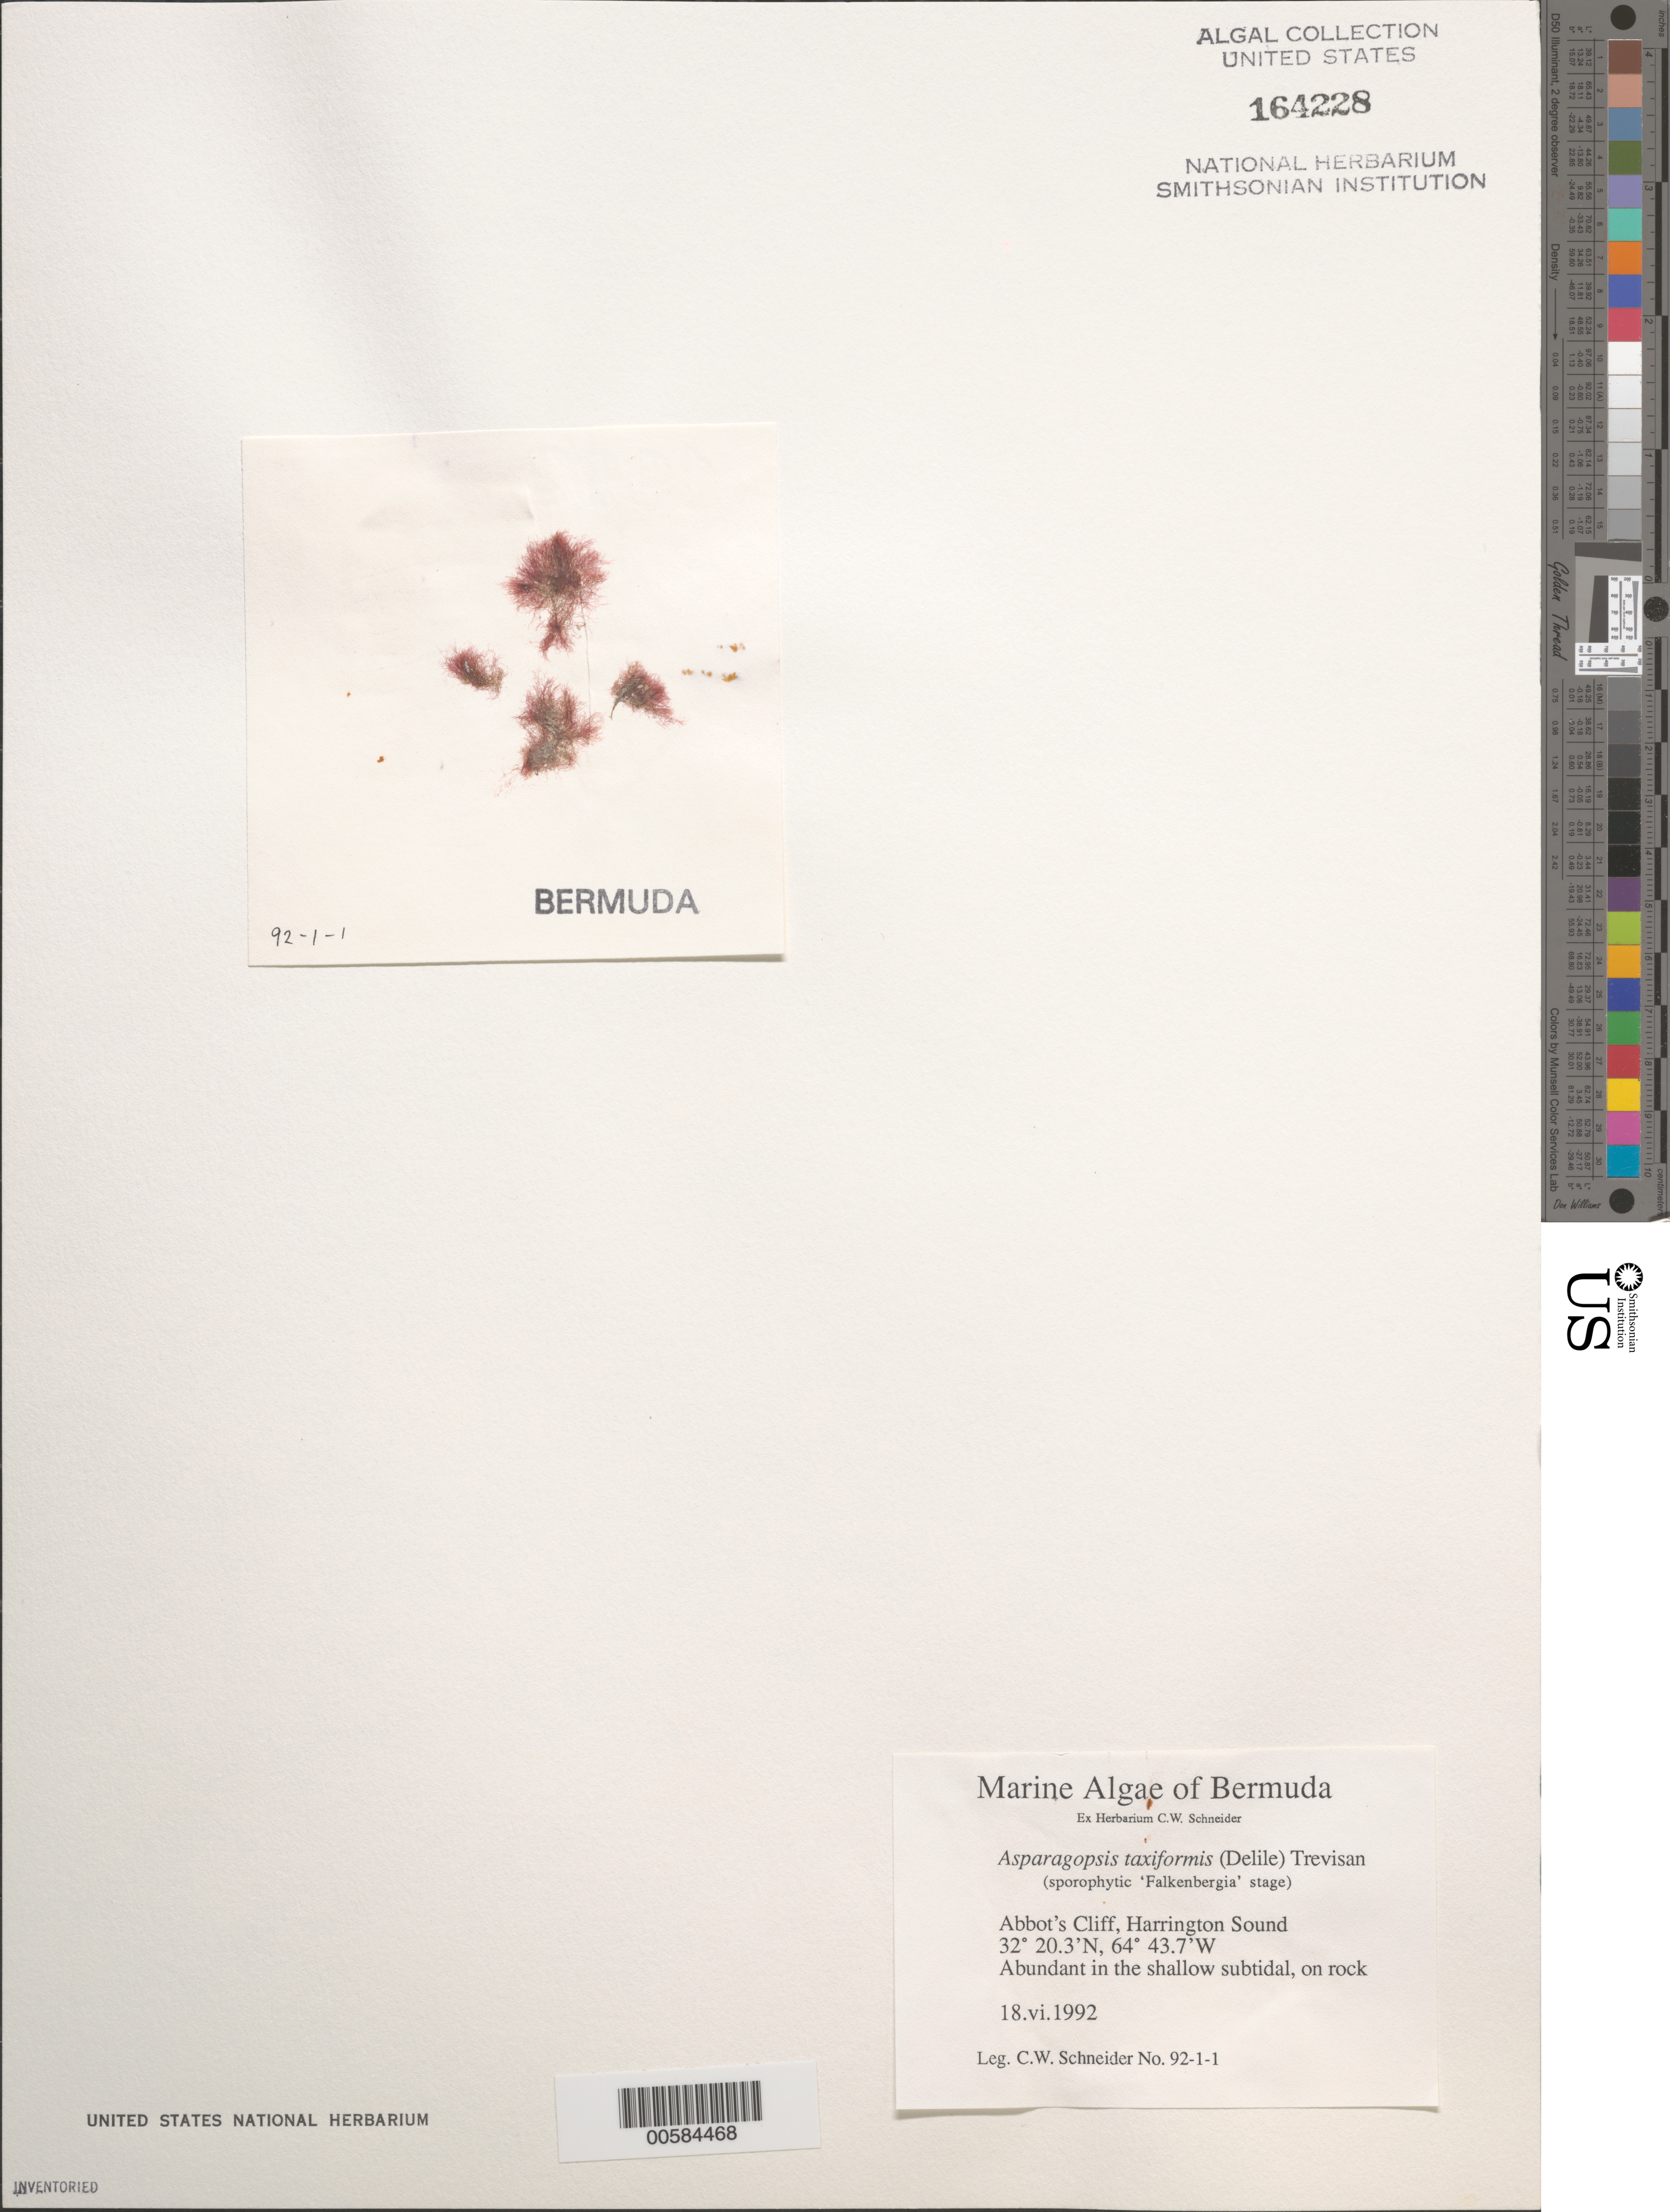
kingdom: Plantae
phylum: Rhodophyta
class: Florideophyceae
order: Bonnemaisoniales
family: Bonnemaisoniaceae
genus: Asparagopsis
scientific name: Asparagopsis taxiformis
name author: (Delile) Trevis.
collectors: C. W. Schneider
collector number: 92-1-1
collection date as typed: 18 Jun 1992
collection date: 1992-06-18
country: Bermuda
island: Bermuda Island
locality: Abbot's Cliff, Harrington Sound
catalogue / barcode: US 164228